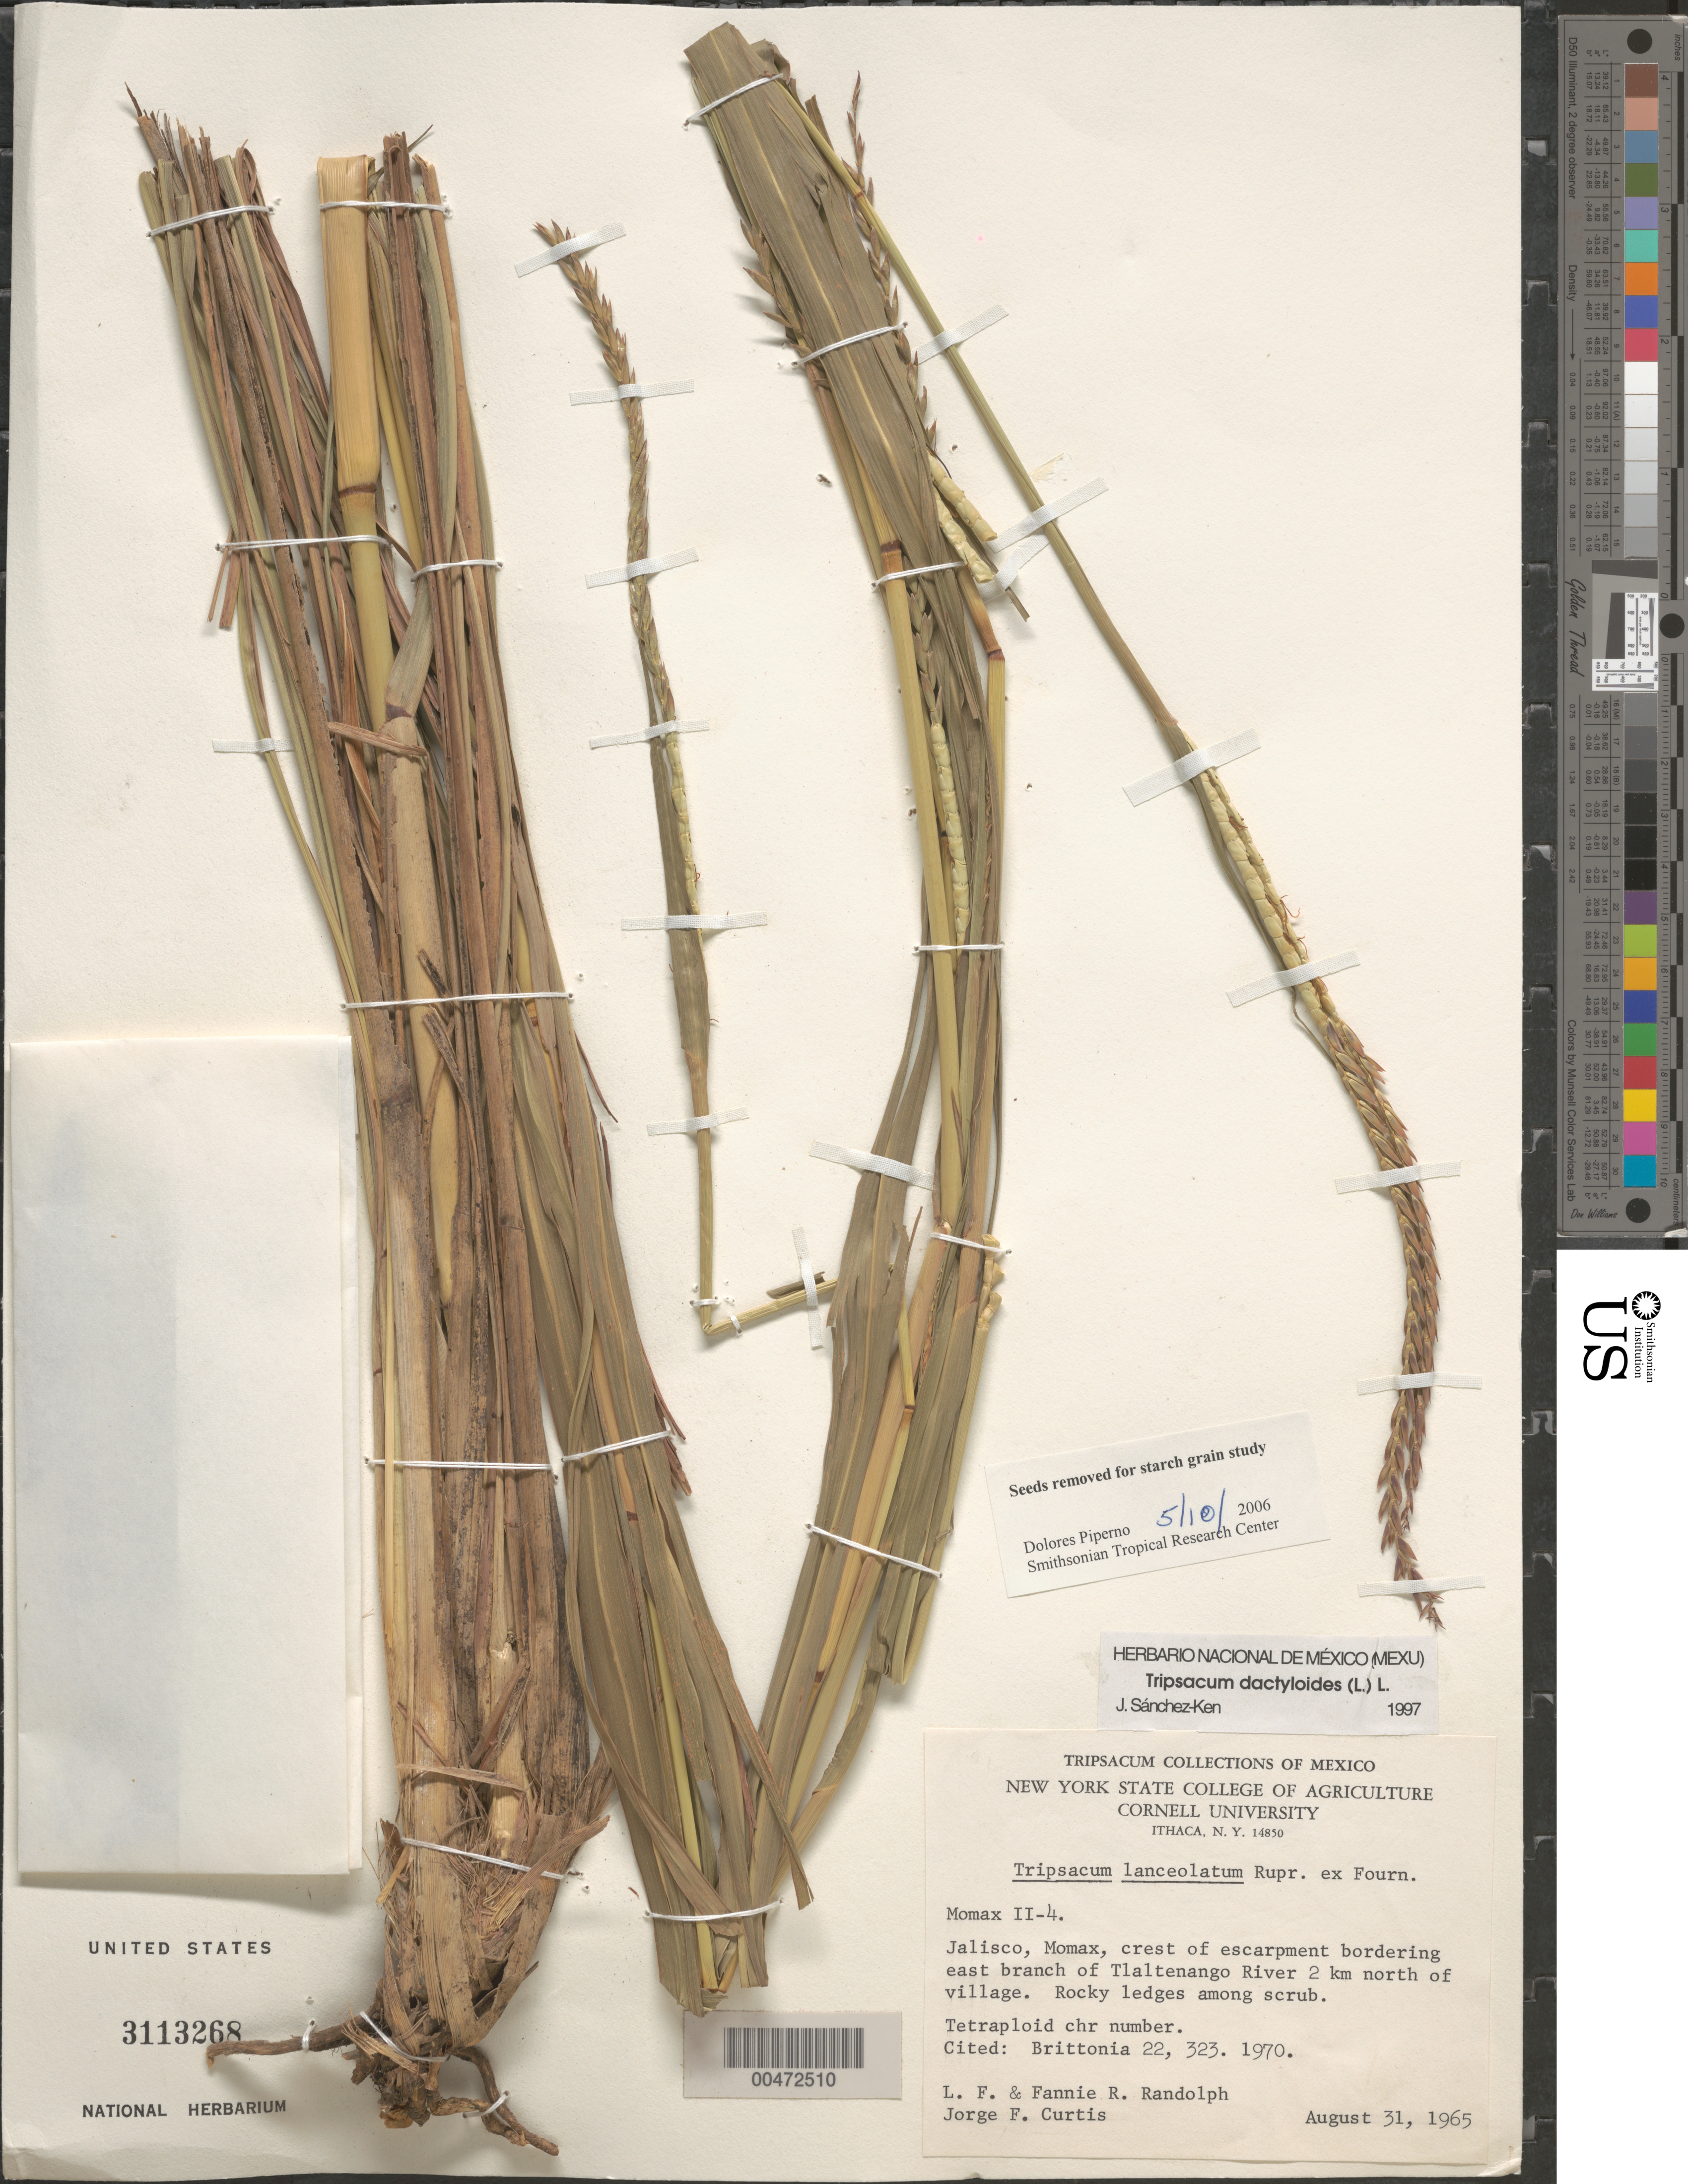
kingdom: Plantae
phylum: Tracheophyta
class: Liliopsida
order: Poales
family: Poaceae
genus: Tripsacum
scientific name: Tripsacum dactyloides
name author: (L.) L.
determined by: Sánchez-Ken, J. G.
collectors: L. F. Randolph, F. Randolph & J. Curtis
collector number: II-4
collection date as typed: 31 Aug 1965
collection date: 1965-08-31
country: Mexico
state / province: Jalisco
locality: Momax, crest of escarpment bordering E branch of Tlaltenanago River 2 km N of village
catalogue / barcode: US 3113268